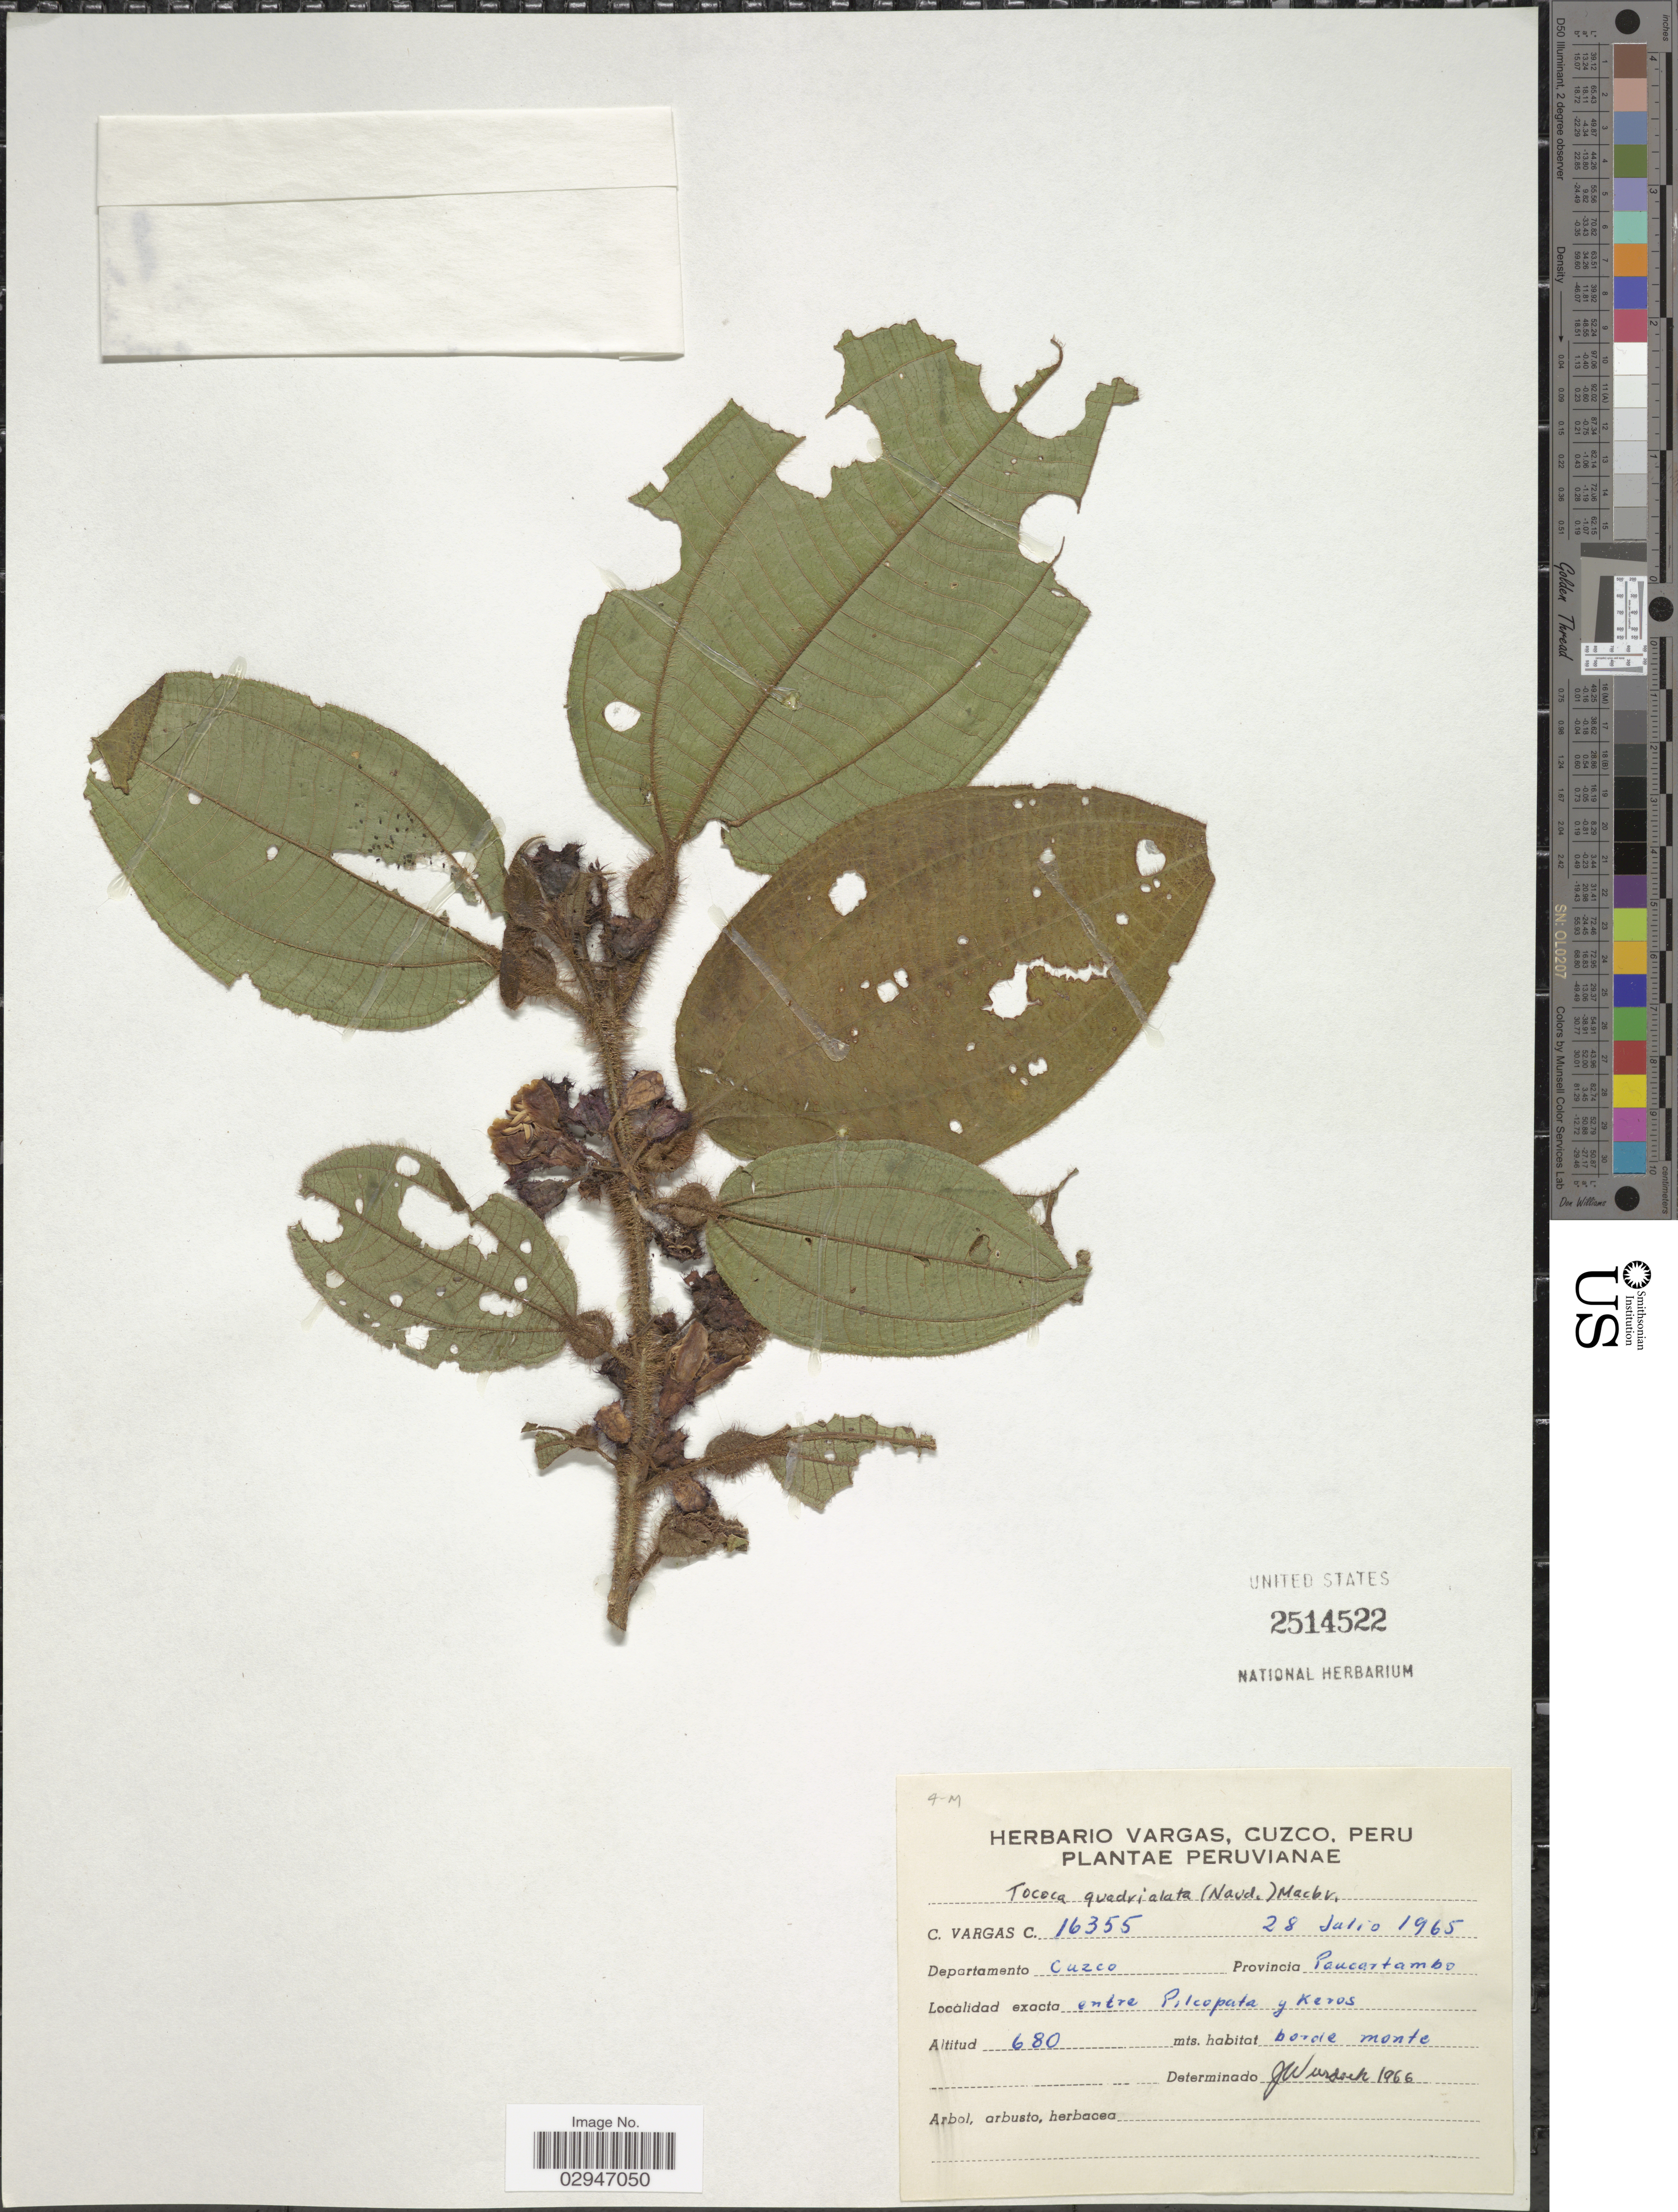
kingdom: Plantae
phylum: Tracheophyta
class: Magnoliopsida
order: Myrtales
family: Melastomataceae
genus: Tococa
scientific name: Tococa quadrialata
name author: (Naudin) J.F. Macbr.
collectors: C. Vargas Calderón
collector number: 16355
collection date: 1965-07-28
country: Peru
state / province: Cusco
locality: Departamento Cuzco Provincia Paucartambo, entre Pilcopata y Keros.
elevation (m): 680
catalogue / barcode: US 2514522